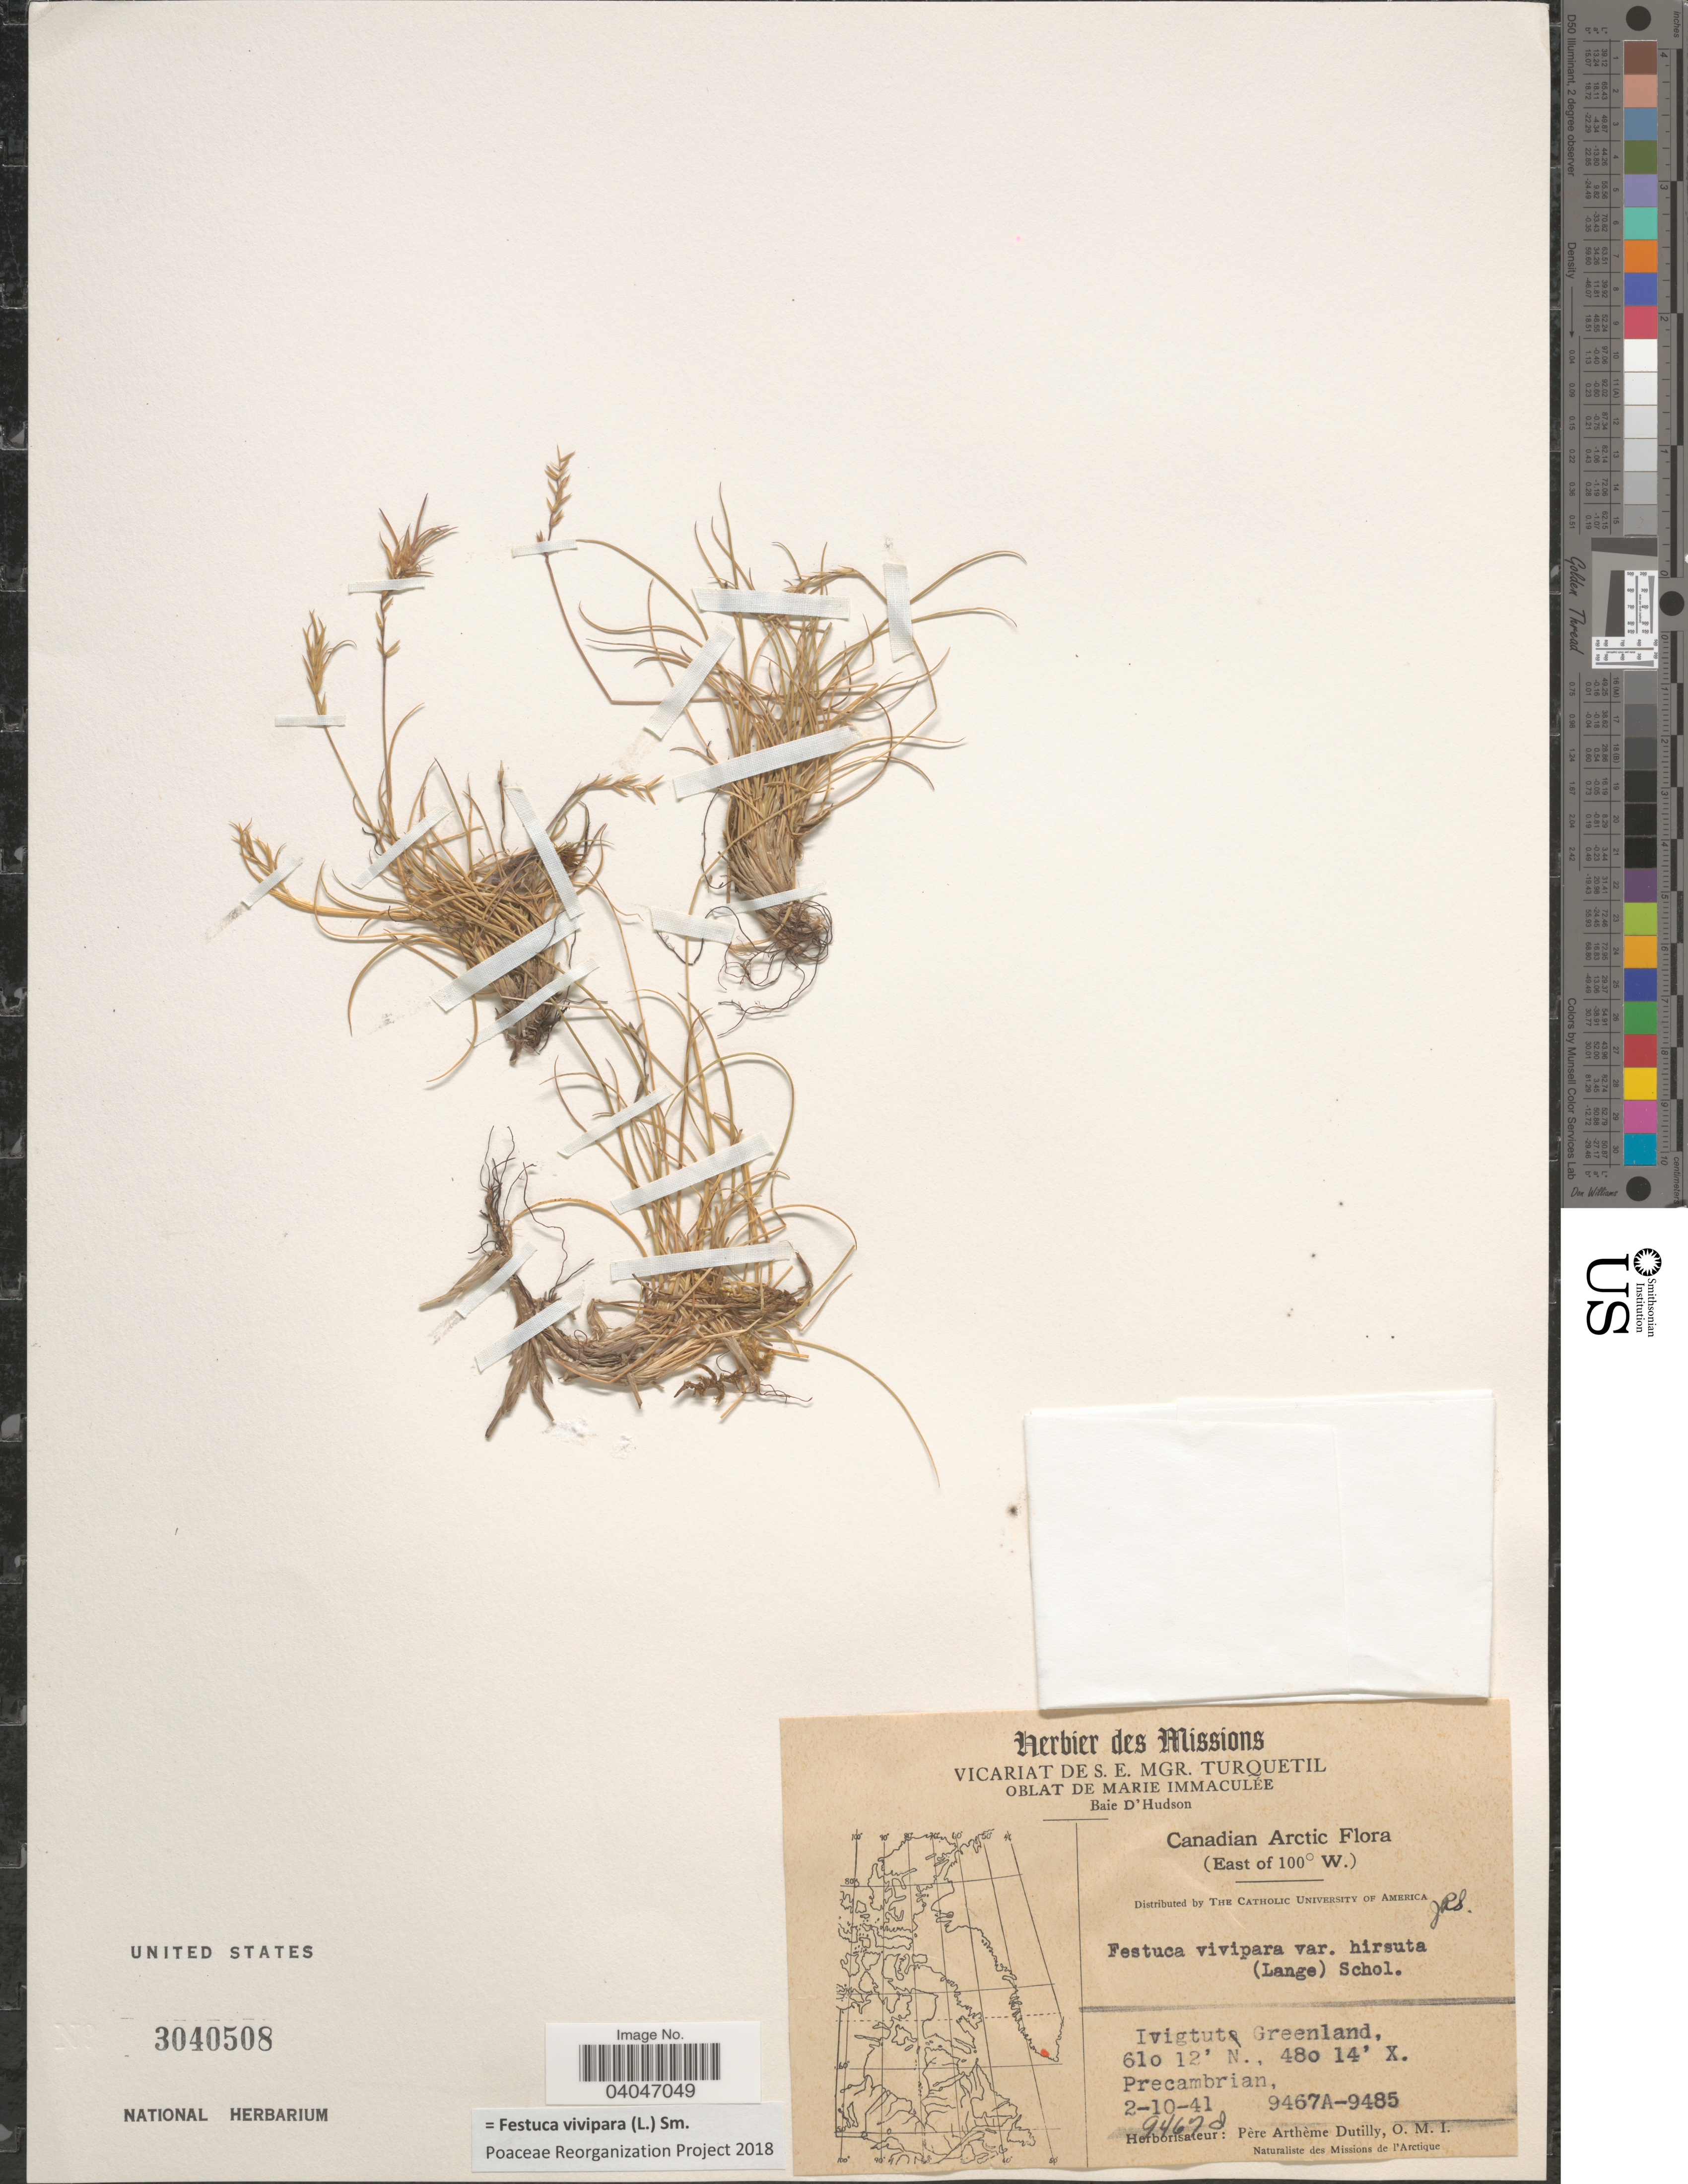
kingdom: Plantae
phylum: Tracheophyta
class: Liliopsida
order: Poales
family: Poaceae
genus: Festuca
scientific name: Festuca vivipara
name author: (L.) Sm.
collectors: P. Dutilly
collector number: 9467J*?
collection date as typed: Transcribed d/m/y: 2/10/41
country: Greenland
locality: Canadian Arctic. Ivigtut Greenland. Precambrian.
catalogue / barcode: US 3040508